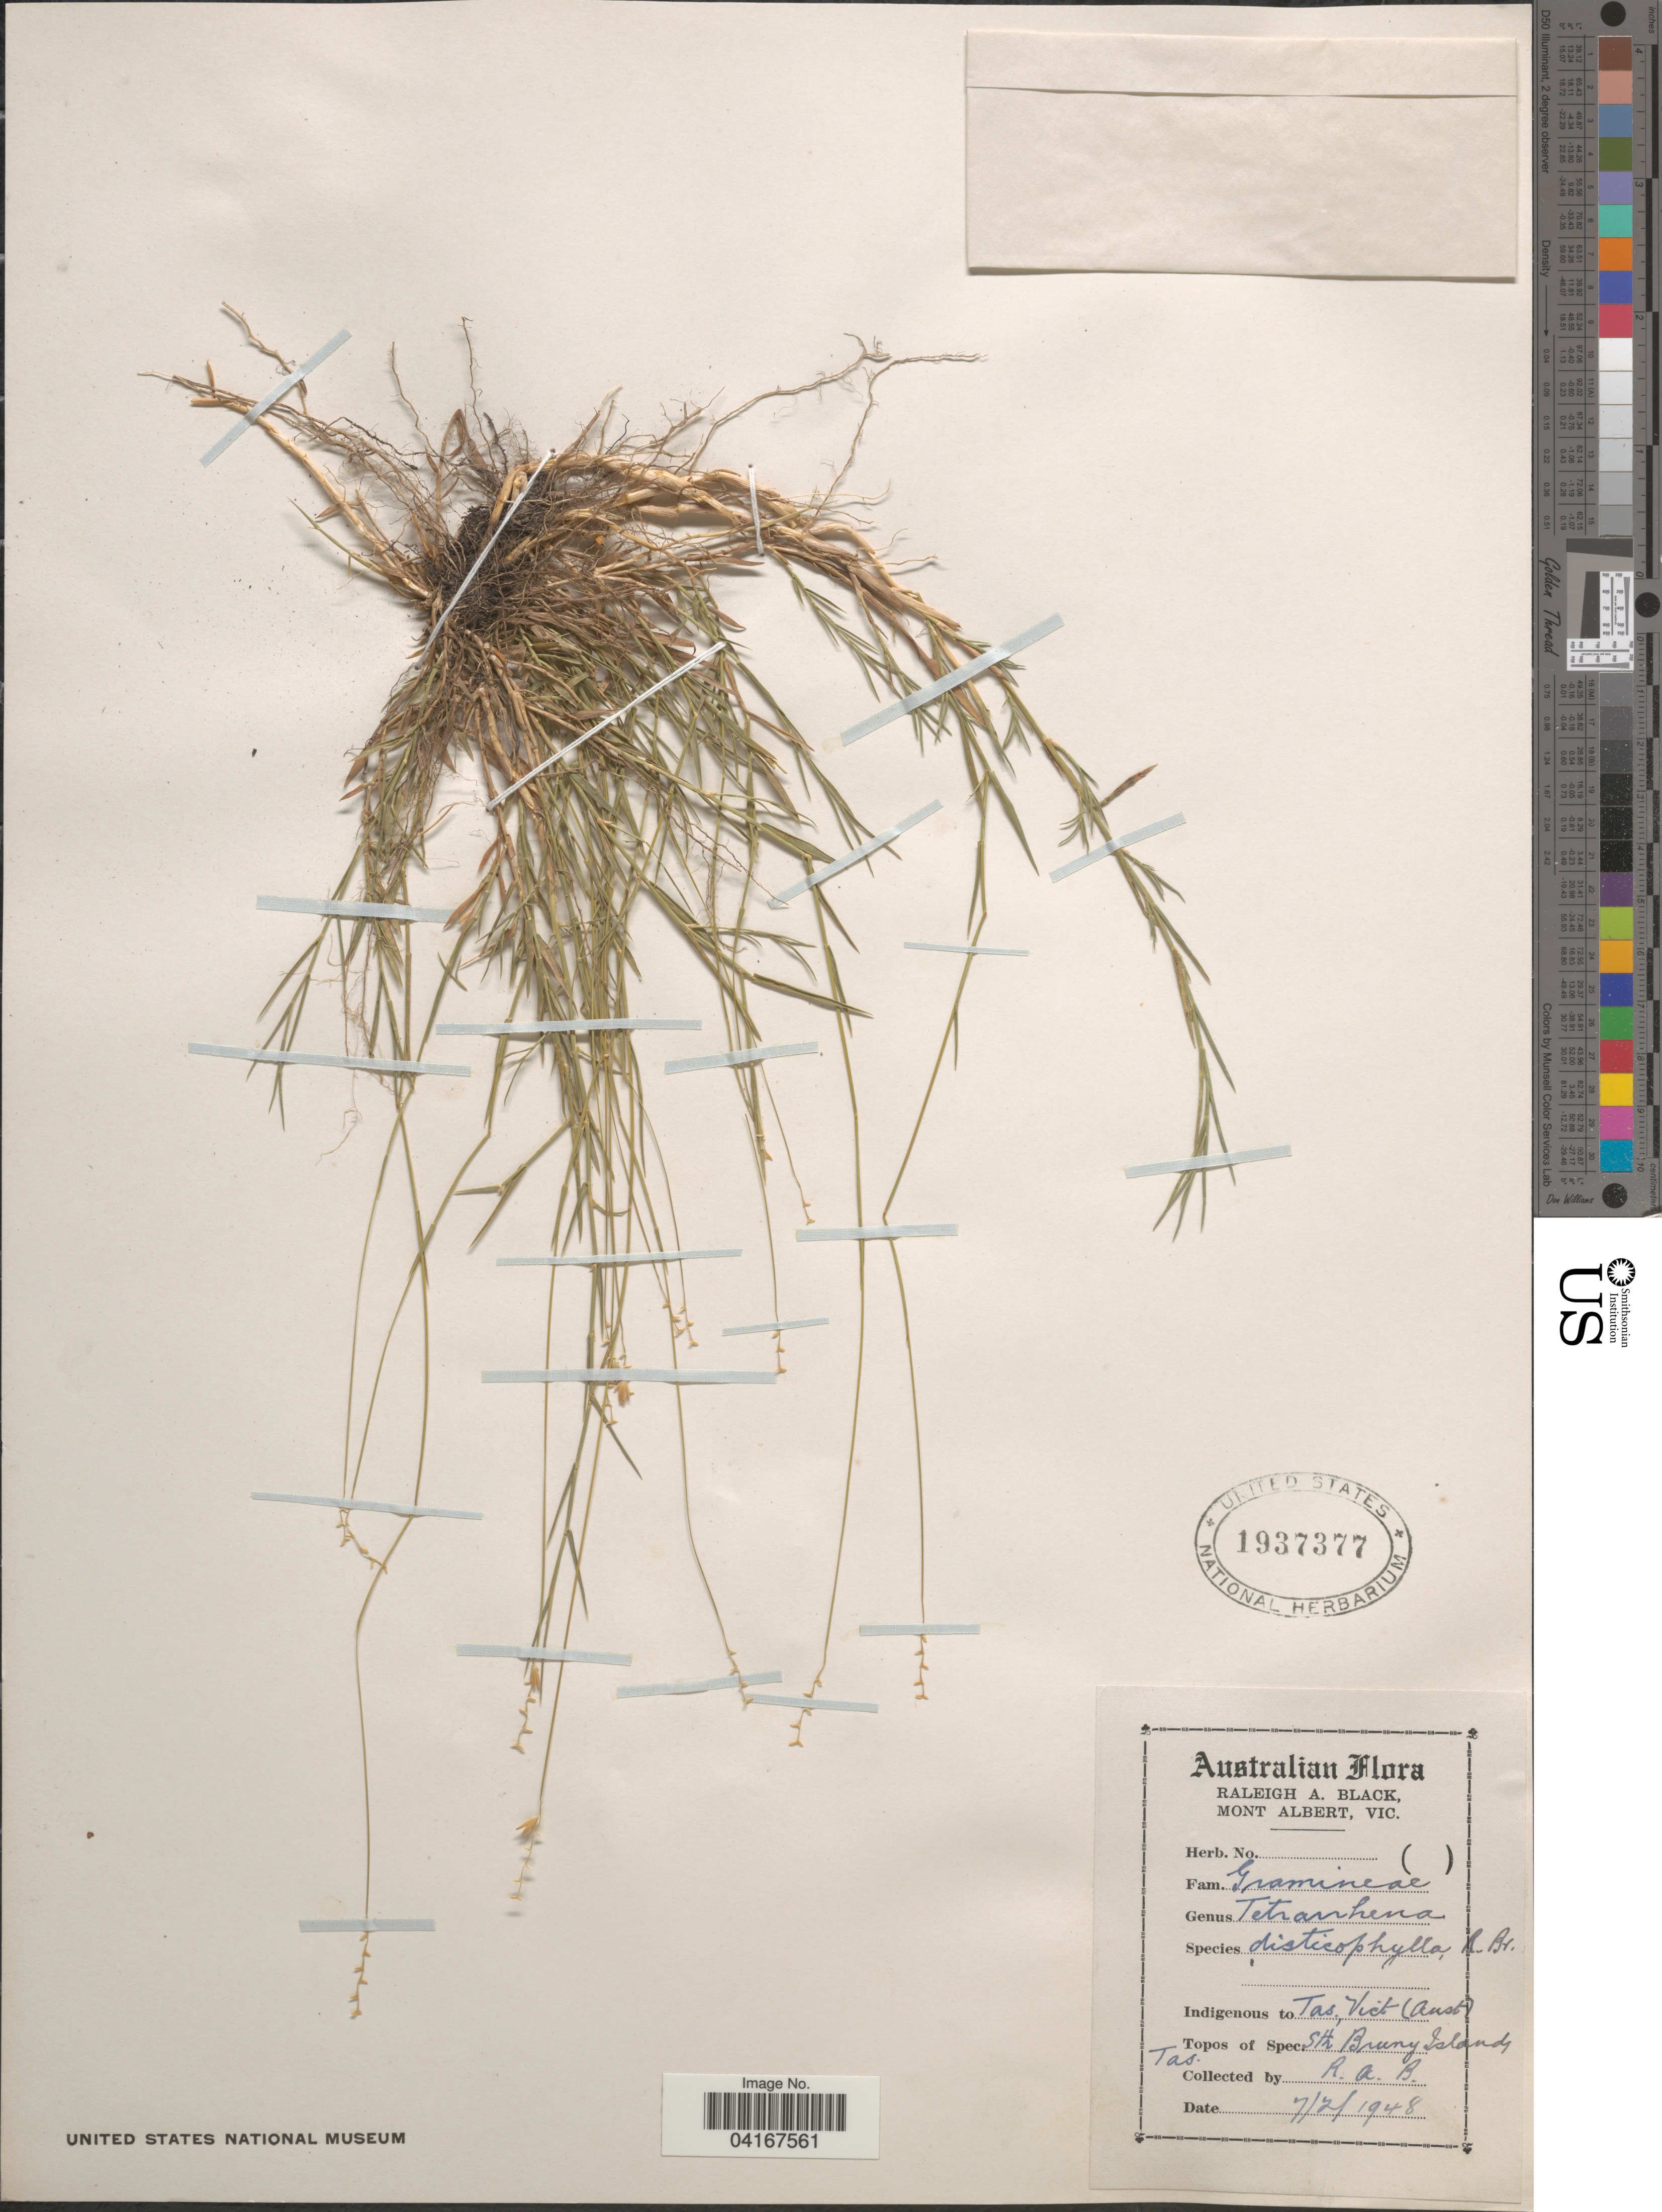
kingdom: Plantae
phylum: Tracheophyta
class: Liliopsida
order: Poales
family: Poaceae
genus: Tetrarrhena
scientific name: Tetrarrhena distichophylla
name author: (Labill.) R. Br.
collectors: R. A. Black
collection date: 1948-02-07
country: Australia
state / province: Tasmania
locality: Sth Bruny Islands.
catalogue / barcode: US 1937377